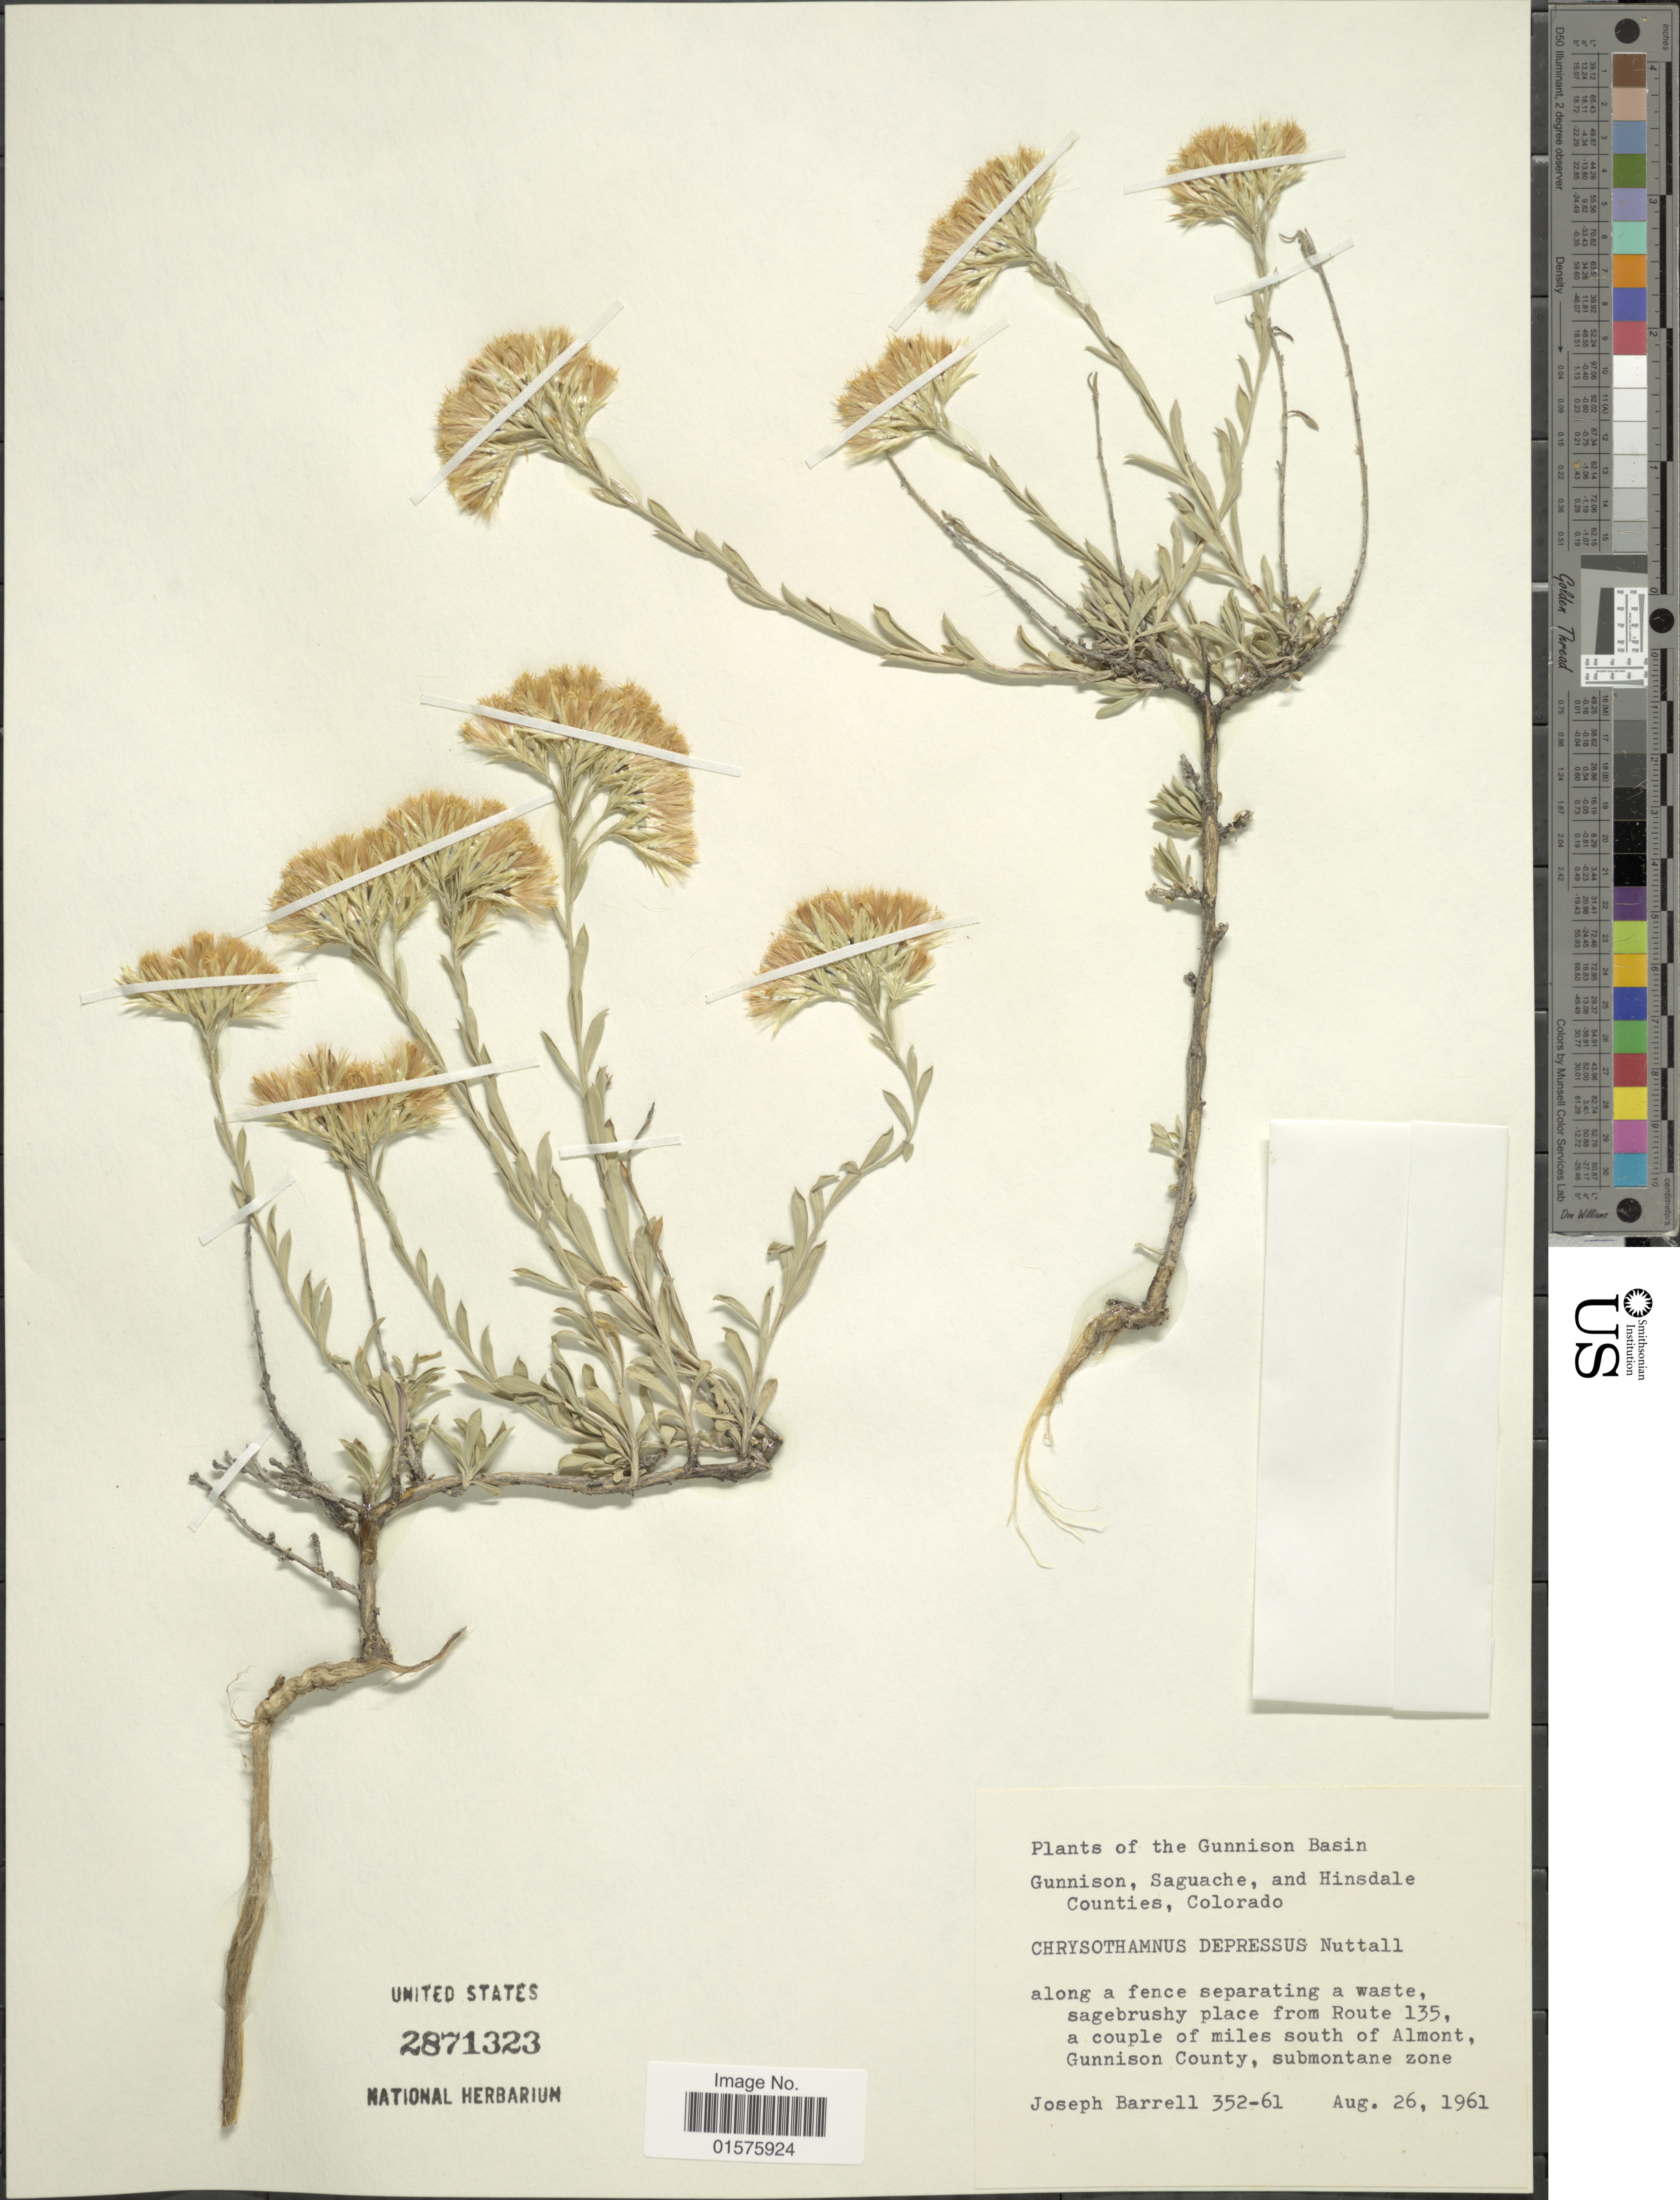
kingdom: Plantae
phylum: Tracheophyta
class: Magnoliopsida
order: Asterales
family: Asteraceae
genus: Chrysothamnus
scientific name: Chrysothamnus depressus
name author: Nutt.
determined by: Urbatsch, Lowell E., Curator (LSU), Louisiana State University (UNITED STATES)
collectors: J. Barrell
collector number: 352-61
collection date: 1961-08-26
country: United States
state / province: Colorado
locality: The Gunnison Basin, Gunnison, Saguache, and Hinsdale Counties, along a fence separating a waste, sagebrushy place from Route 135, a couple of miles south Almont, Gunnison County.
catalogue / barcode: US 2871323